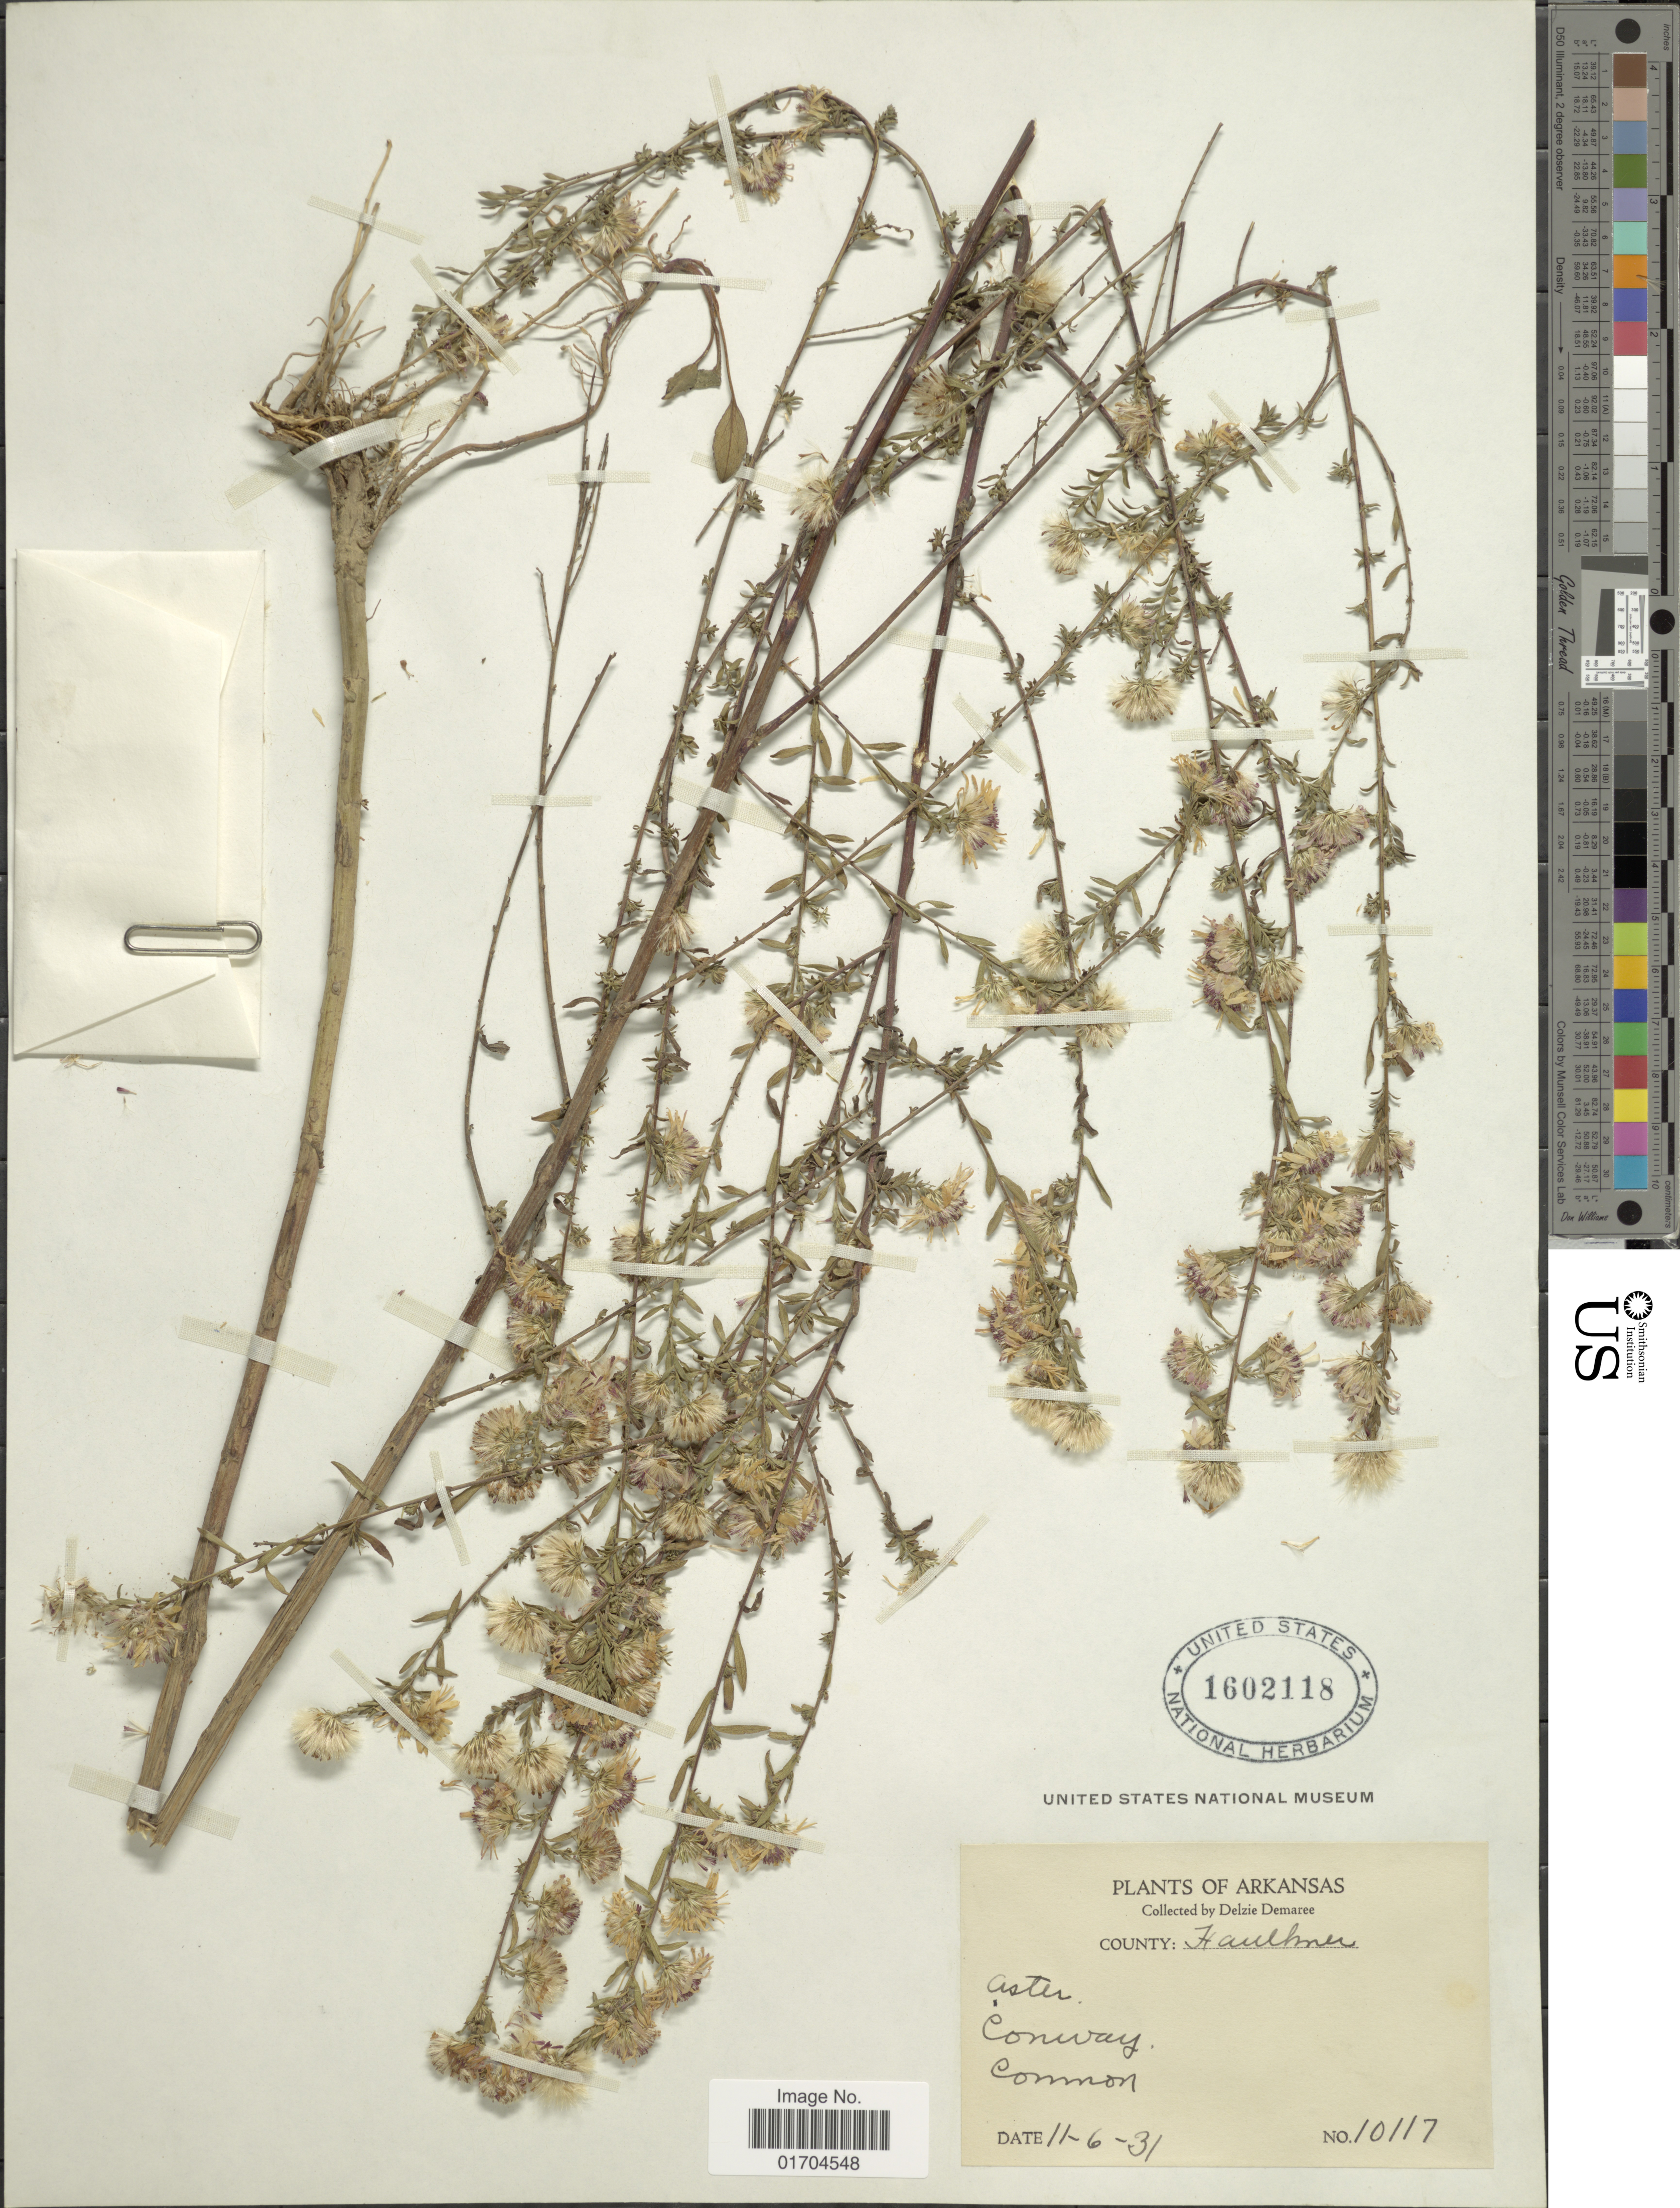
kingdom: Plantae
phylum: Tracheophyta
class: Magnoliopsida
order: Asterales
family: Asteraceae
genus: Symphyotrichum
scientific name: Symphyotrichum sp.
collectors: D. Demaree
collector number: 10117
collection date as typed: Transcribed d/m/y: 6/11/31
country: United States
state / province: Arkansas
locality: Conway.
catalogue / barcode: US 1602118